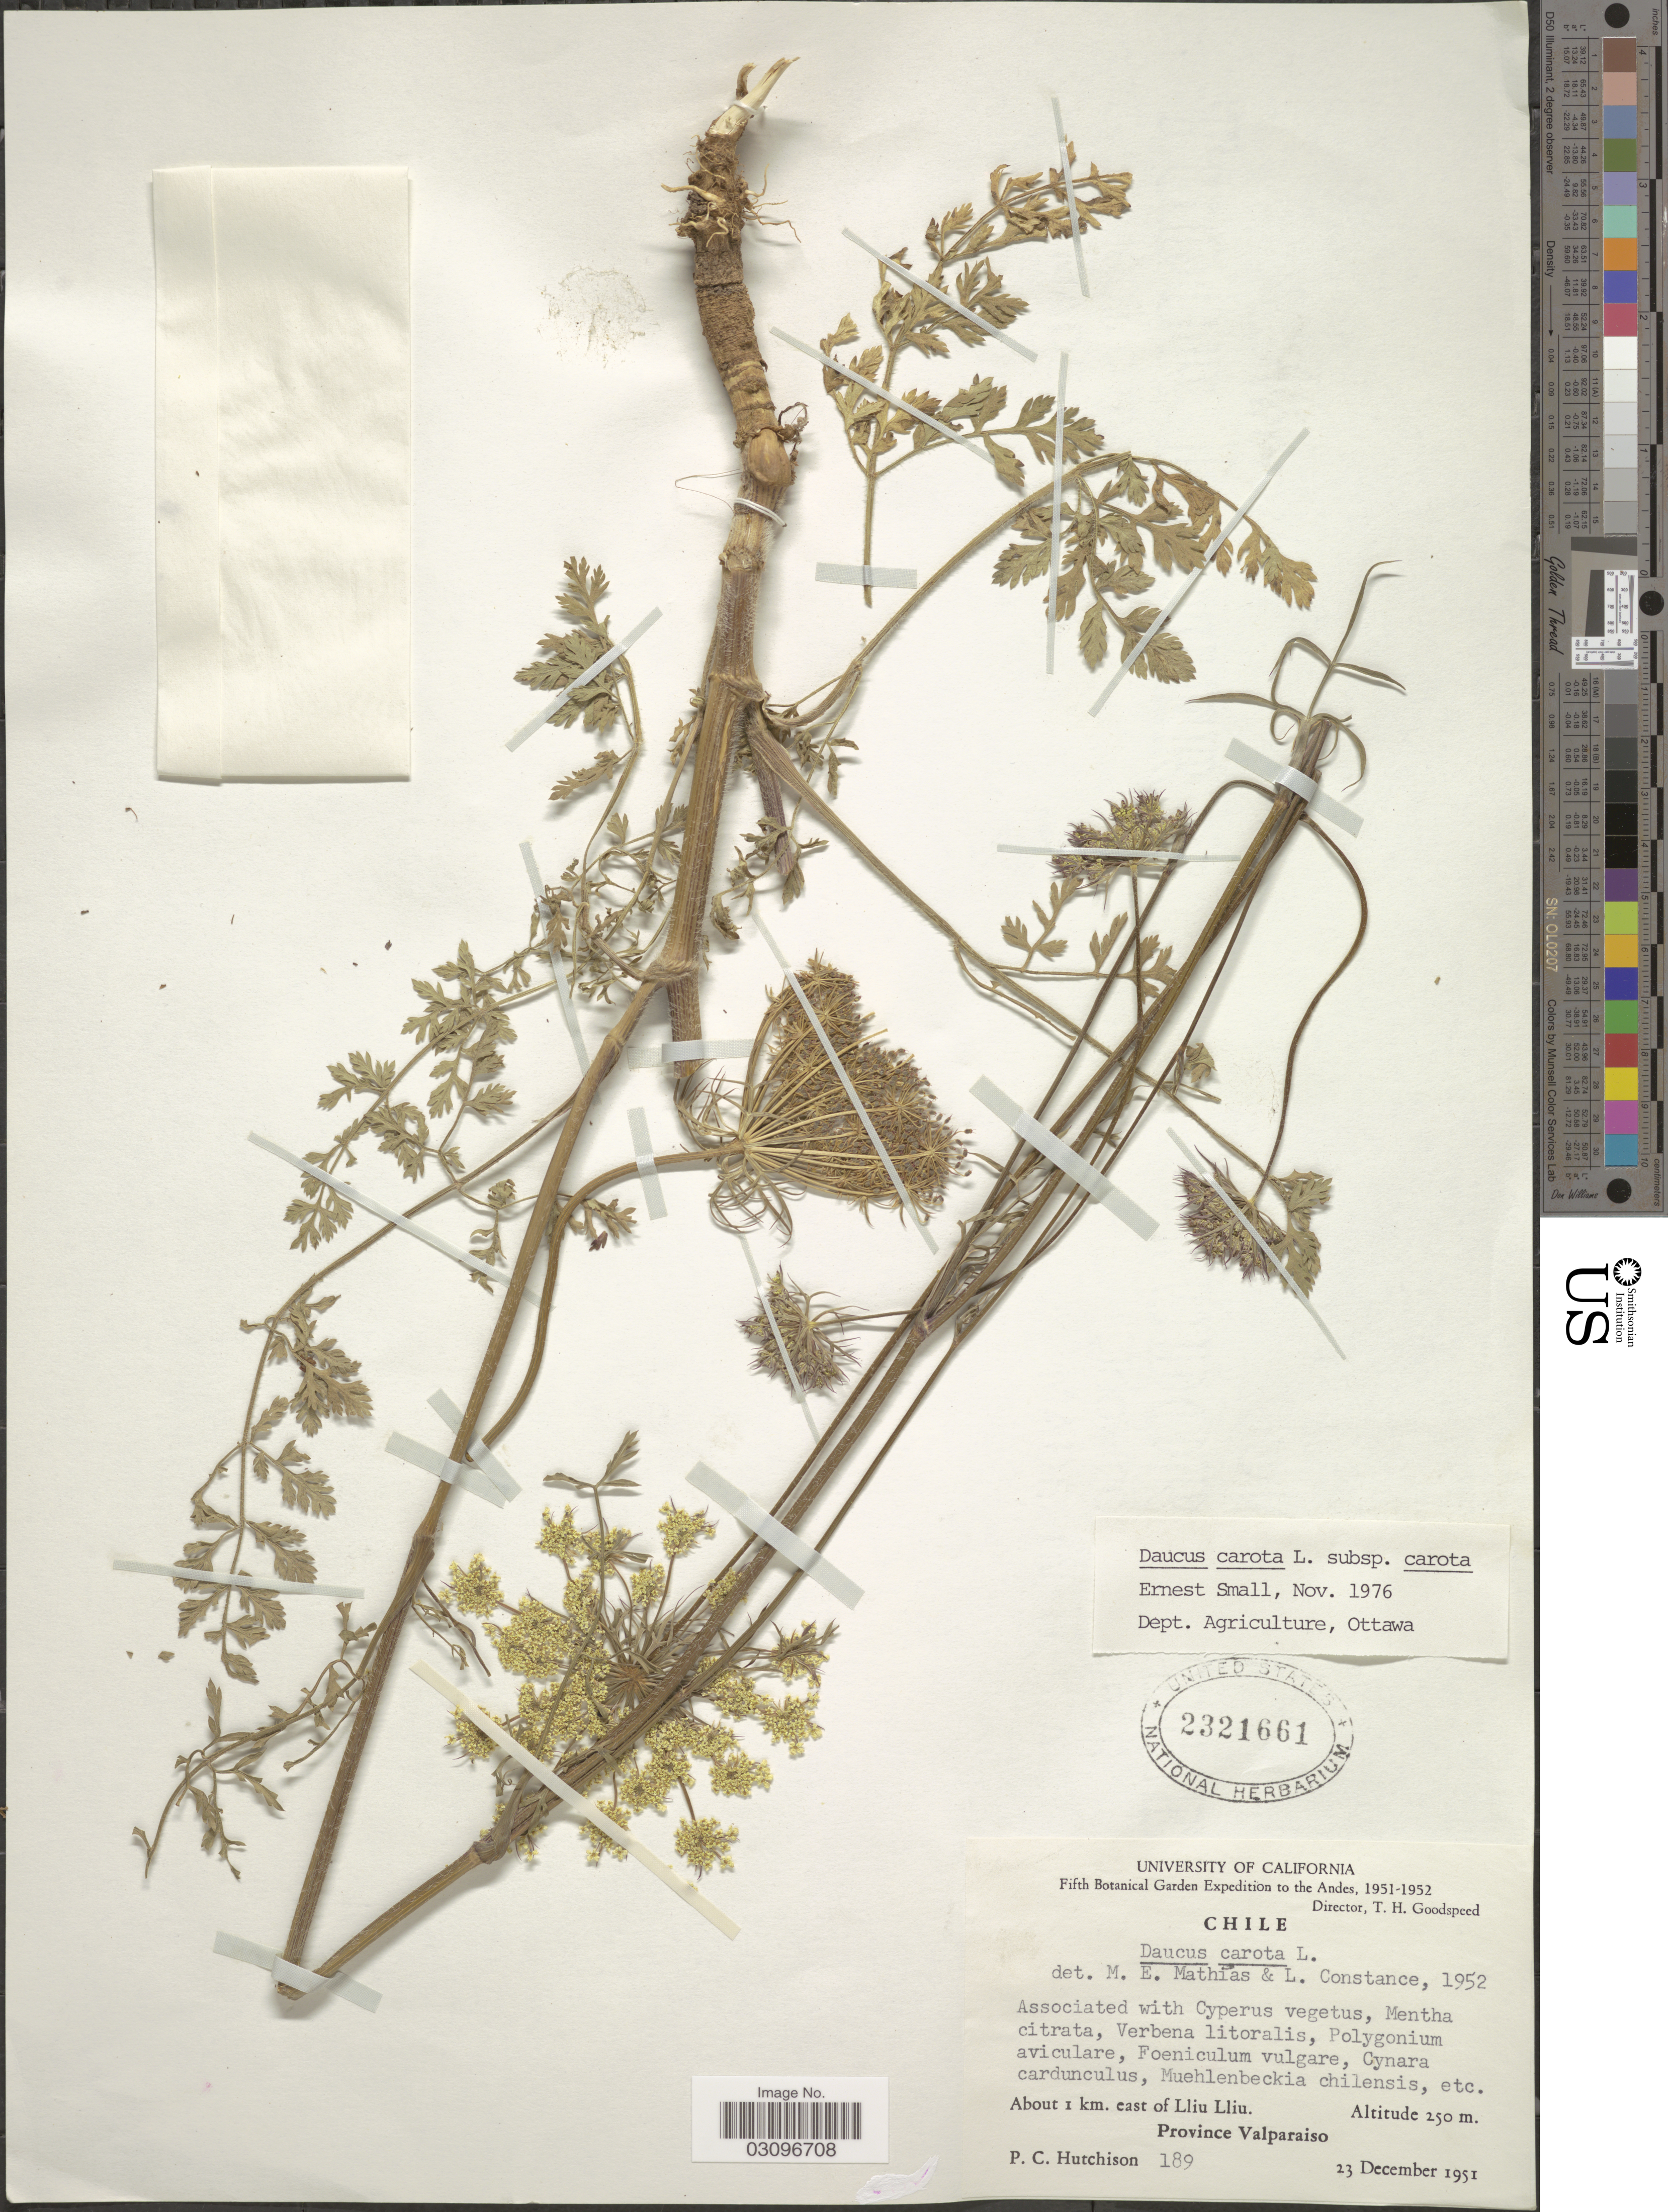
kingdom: Plantae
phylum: Tracheophyta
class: Magnoliopsida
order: Apiales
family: Apiaceae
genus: Daucus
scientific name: Daucus carota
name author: L.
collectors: P. C. Hutchison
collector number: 189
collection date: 1951-12-23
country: Chile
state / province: Valparaíso (V)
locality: The Andes. About 1 km. east of Lliu Lliu.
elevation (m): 250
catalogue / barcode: US 2321661